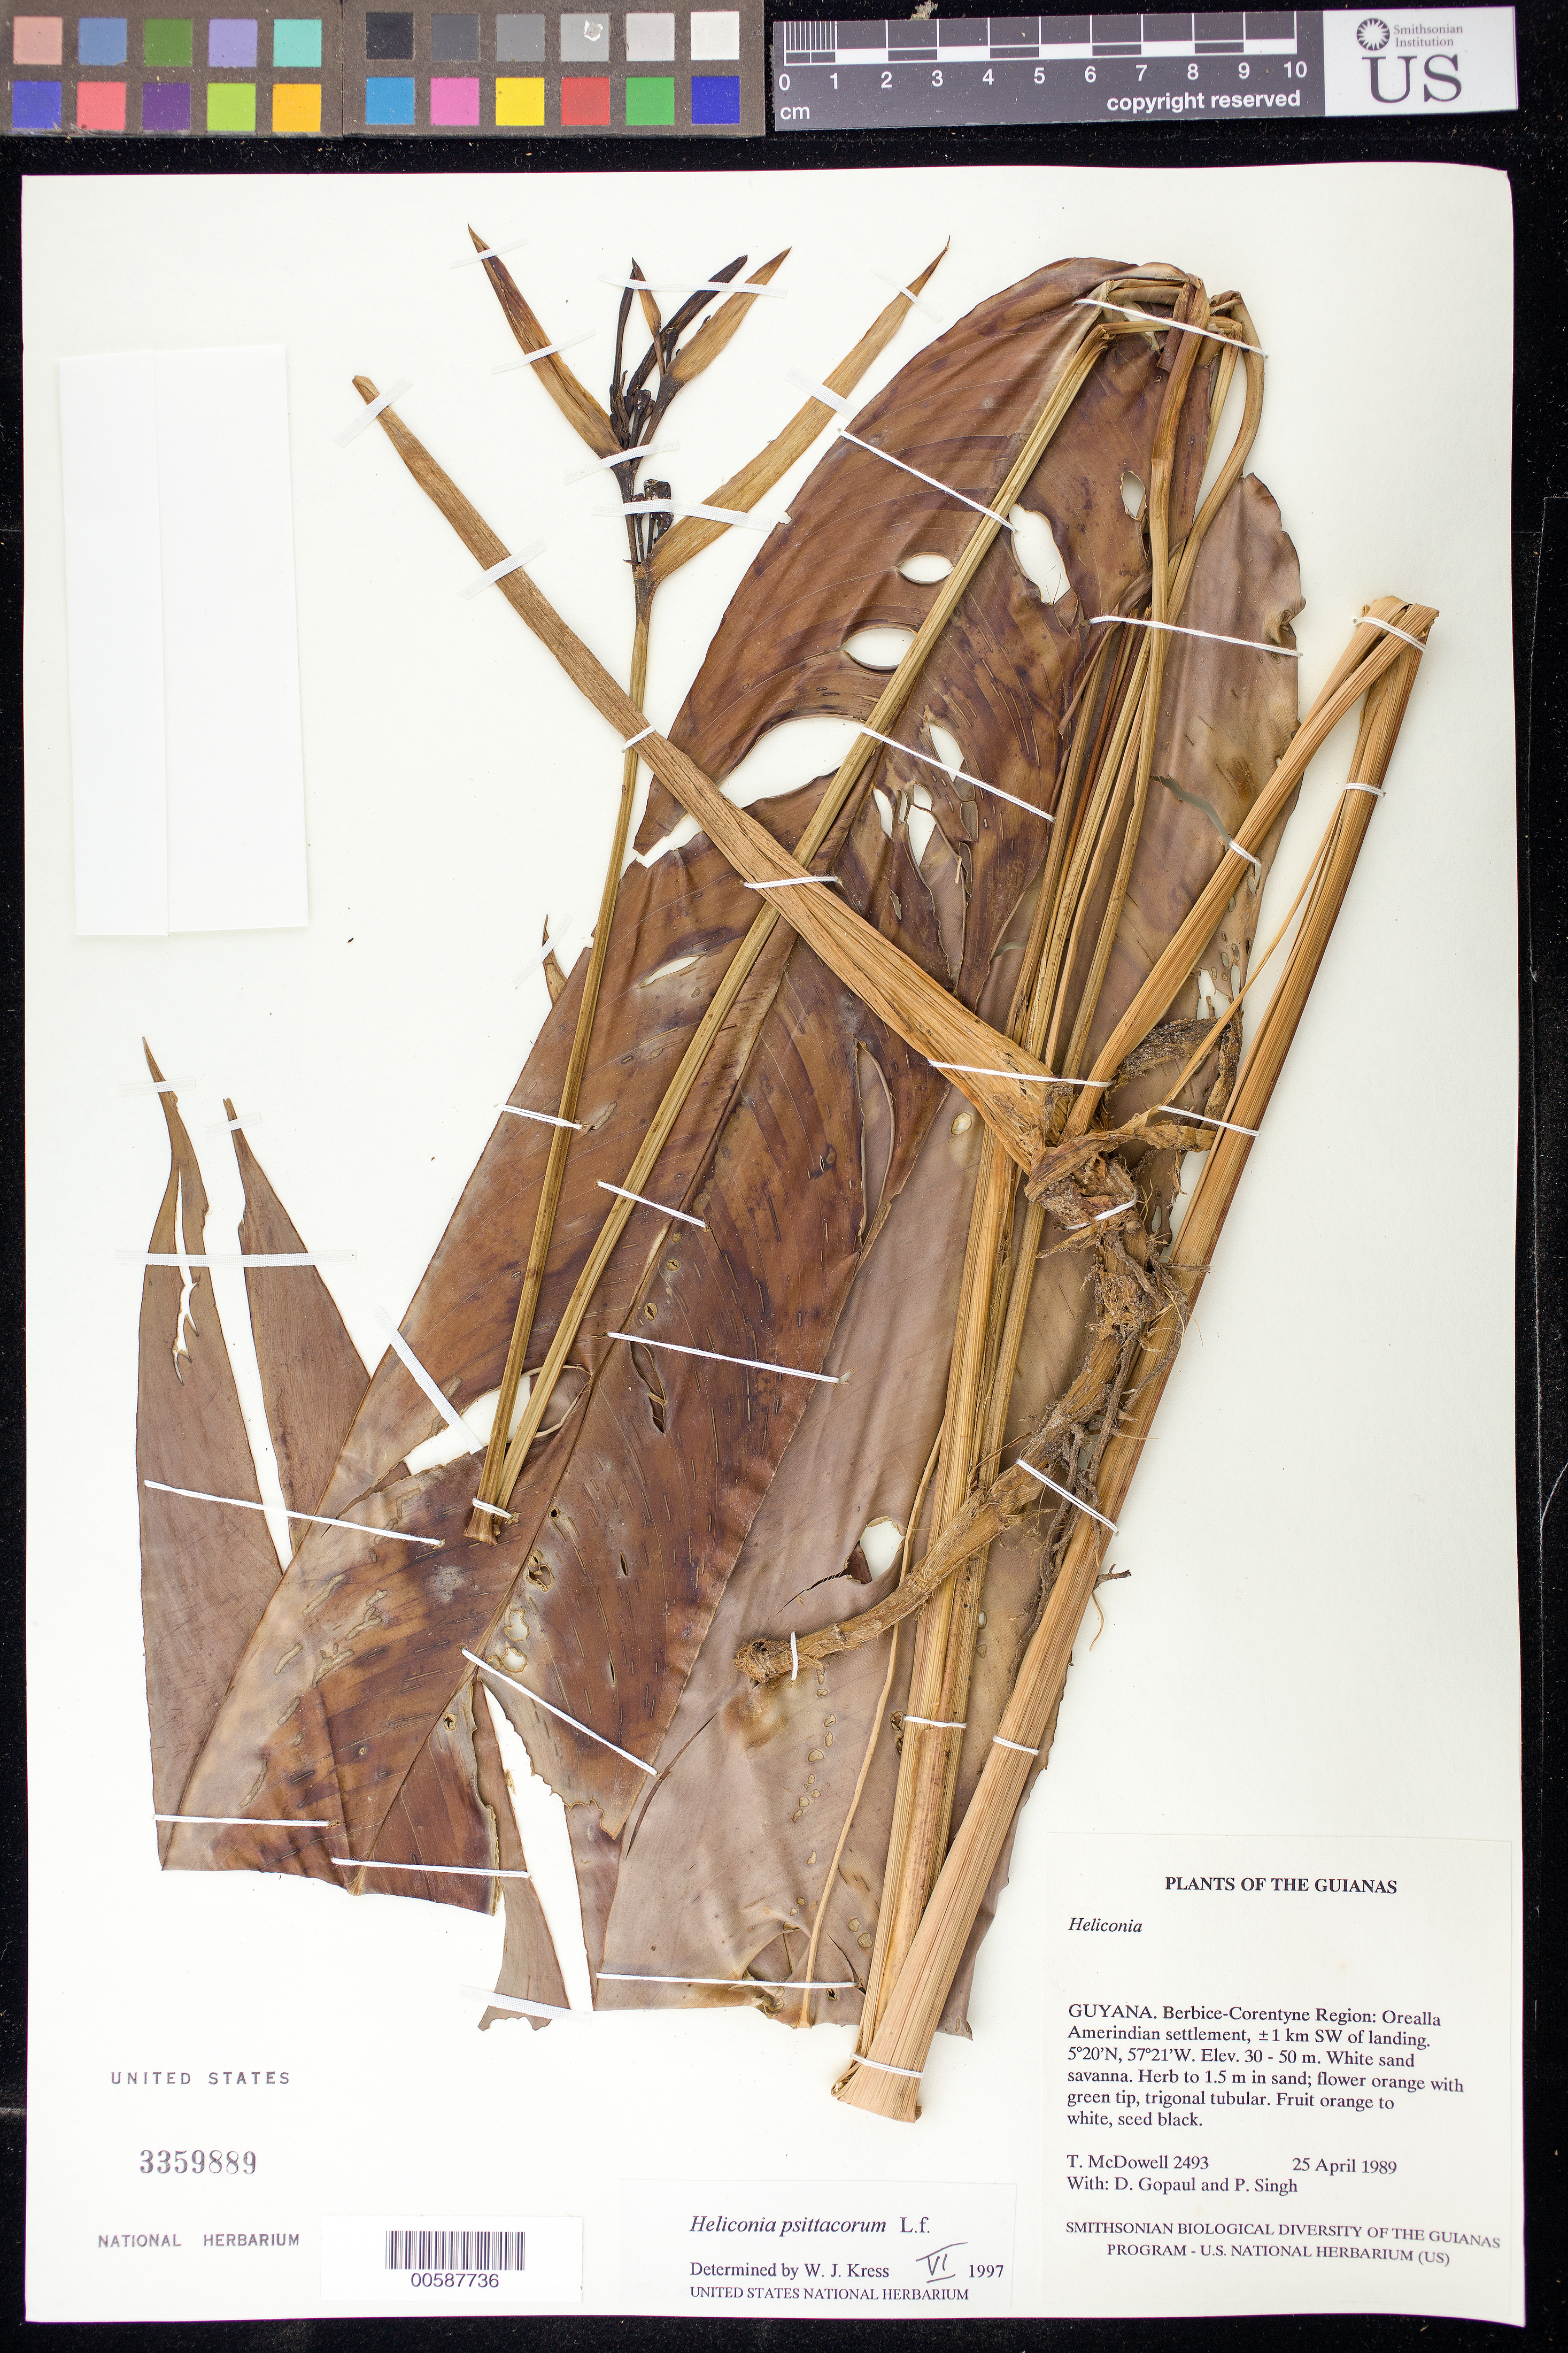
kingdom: Plantae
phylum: Tracheophyta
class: Liliopsida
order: Zingiberales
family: Heliconiaceae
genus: Heliconia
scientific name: Heliconia psittacorum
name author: L. f.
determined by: Kress, W. J., (US), Smithsonian Institution - National Museum of Natural History (UNITED STATES)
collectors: T. McDowell, D. Gopaul & P. Singh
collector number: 2493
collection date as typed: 25 April 1990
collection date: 1990-04-25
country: Guyana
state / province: E. Berbice-Corentyne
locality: Orealla Amerindian settlement, ±1 km SW of landing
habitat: White sand savanna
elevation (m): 30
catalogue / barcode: US 3359889